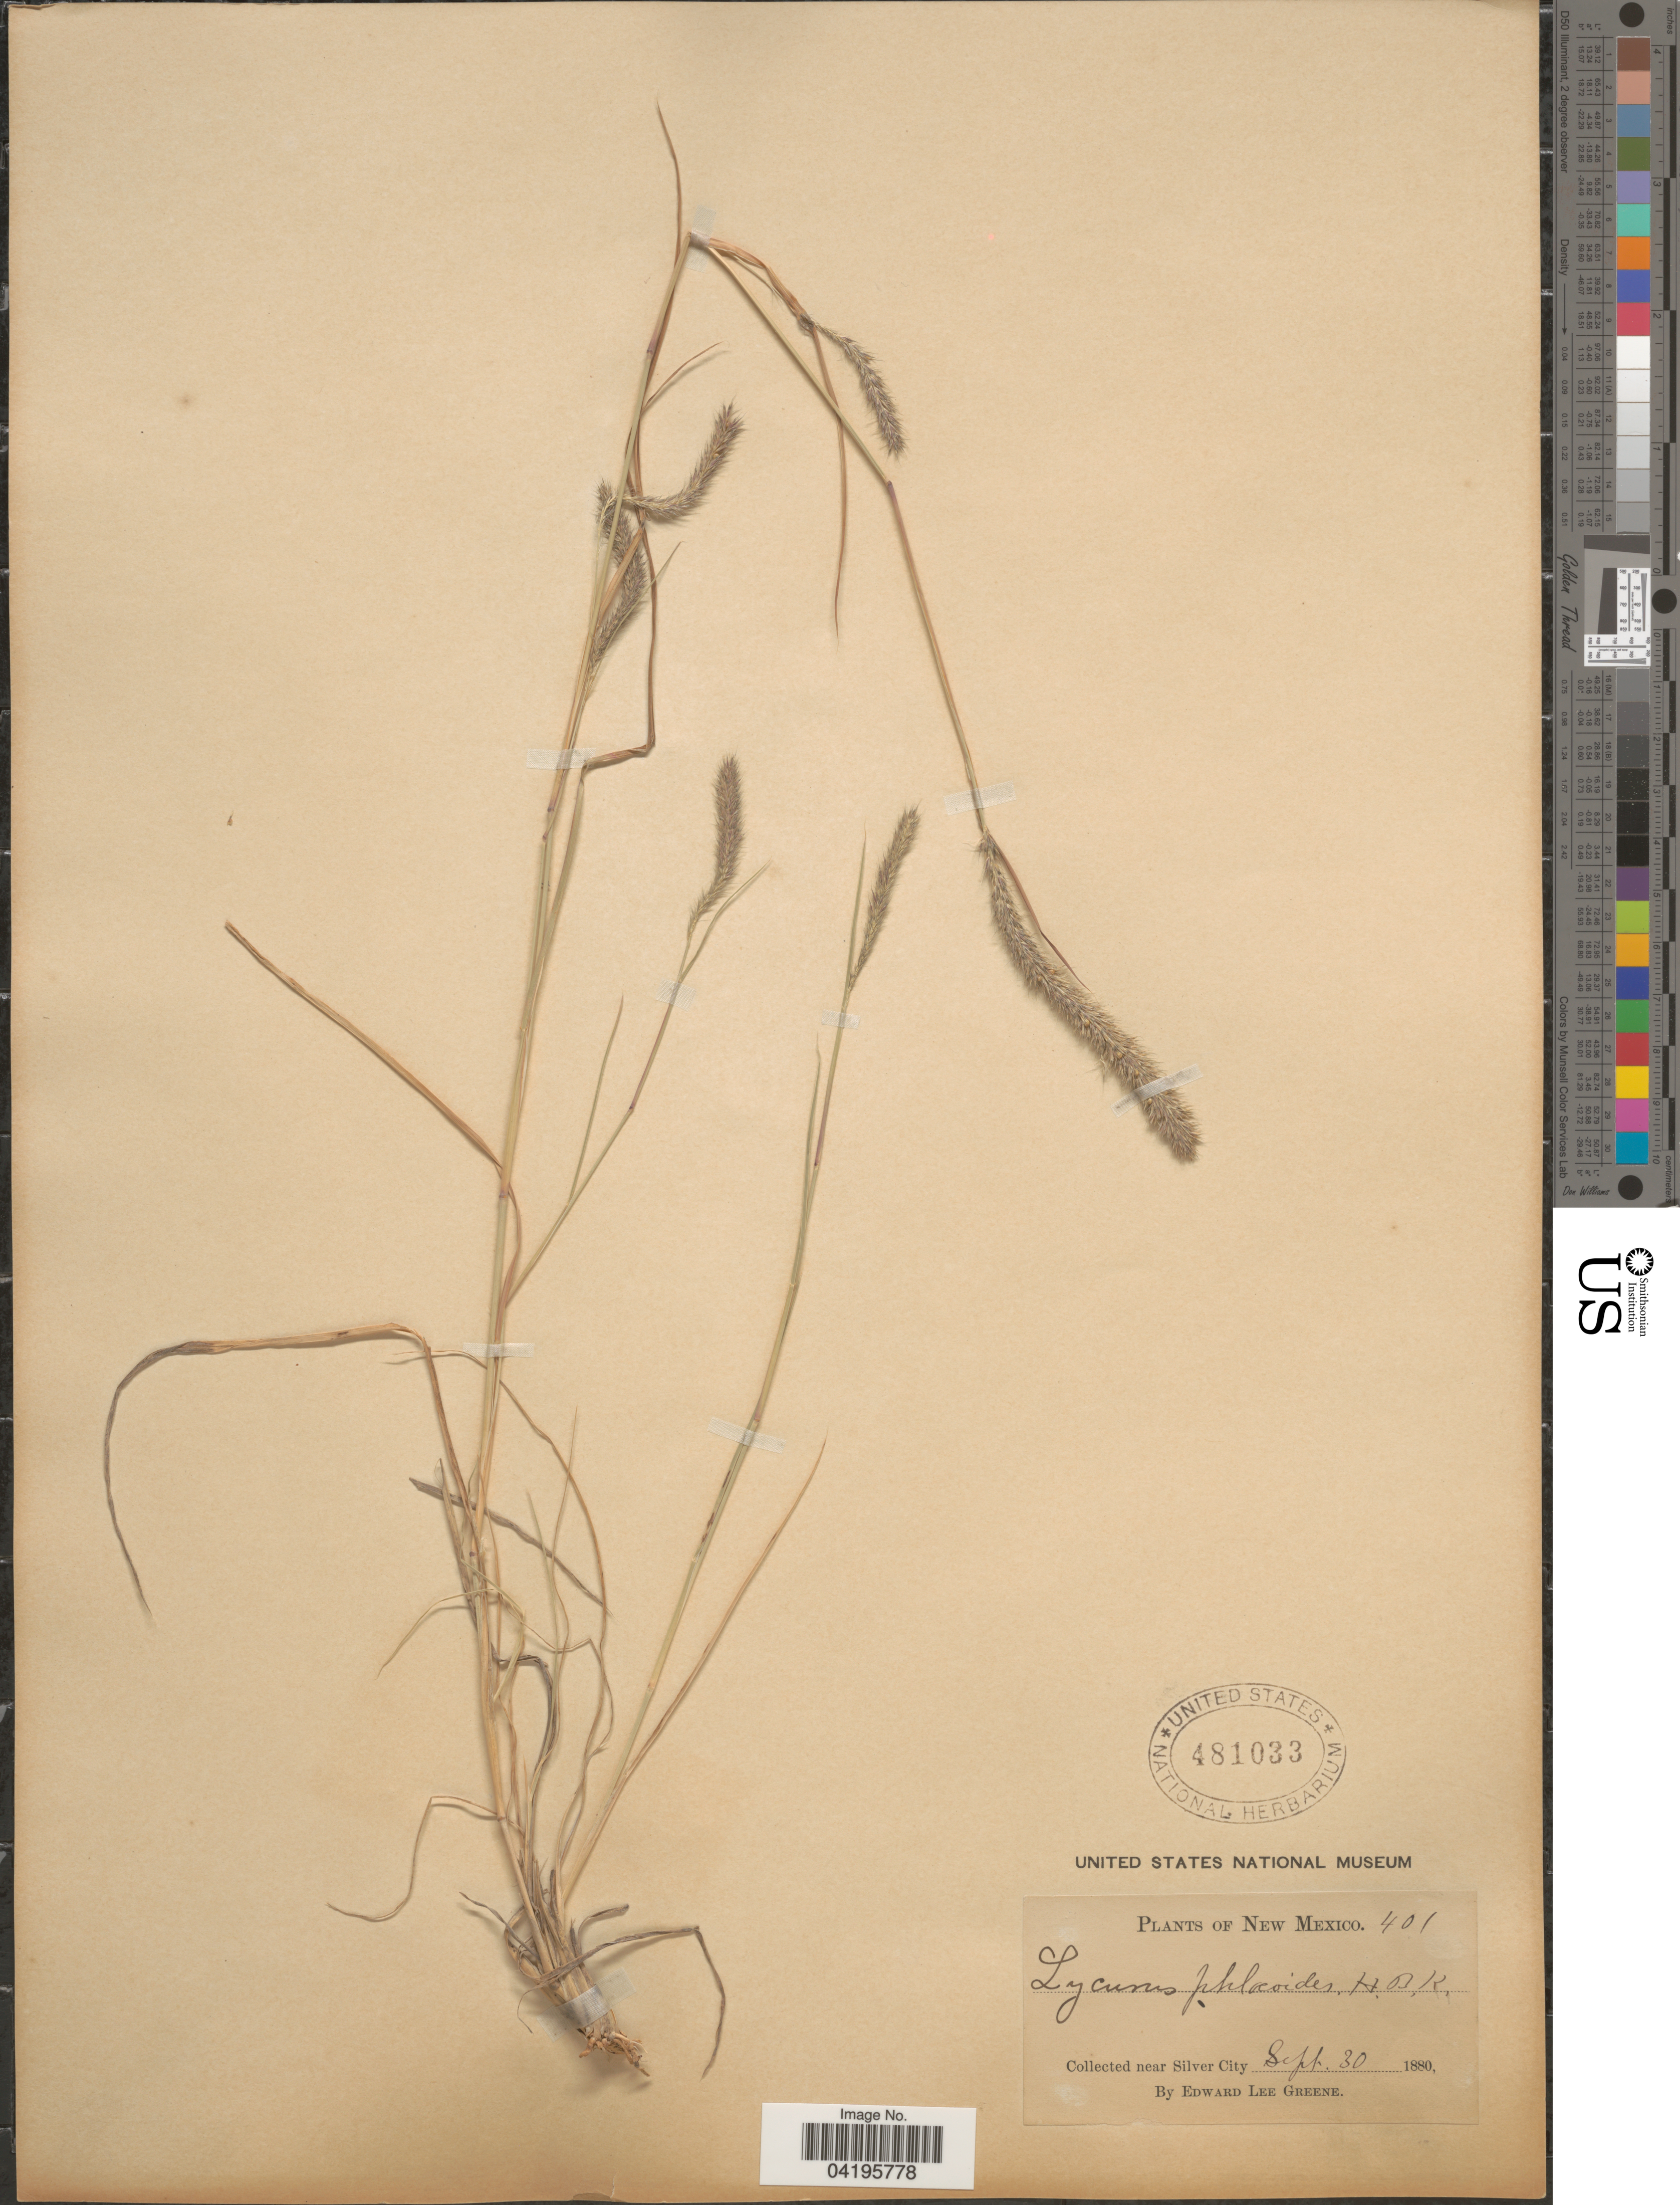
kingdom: Plantae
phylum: Tracheophyta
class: Liliopsida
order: Poales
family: Poaceae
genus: Muhlenbergia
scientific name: Muhlenbergia phleoides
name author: (Kunth) Columbus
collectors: E. L. Greene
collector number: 401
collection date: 1880-09-30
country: United States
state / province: New Mexico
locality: Near Silver City.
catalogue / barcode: US 481033